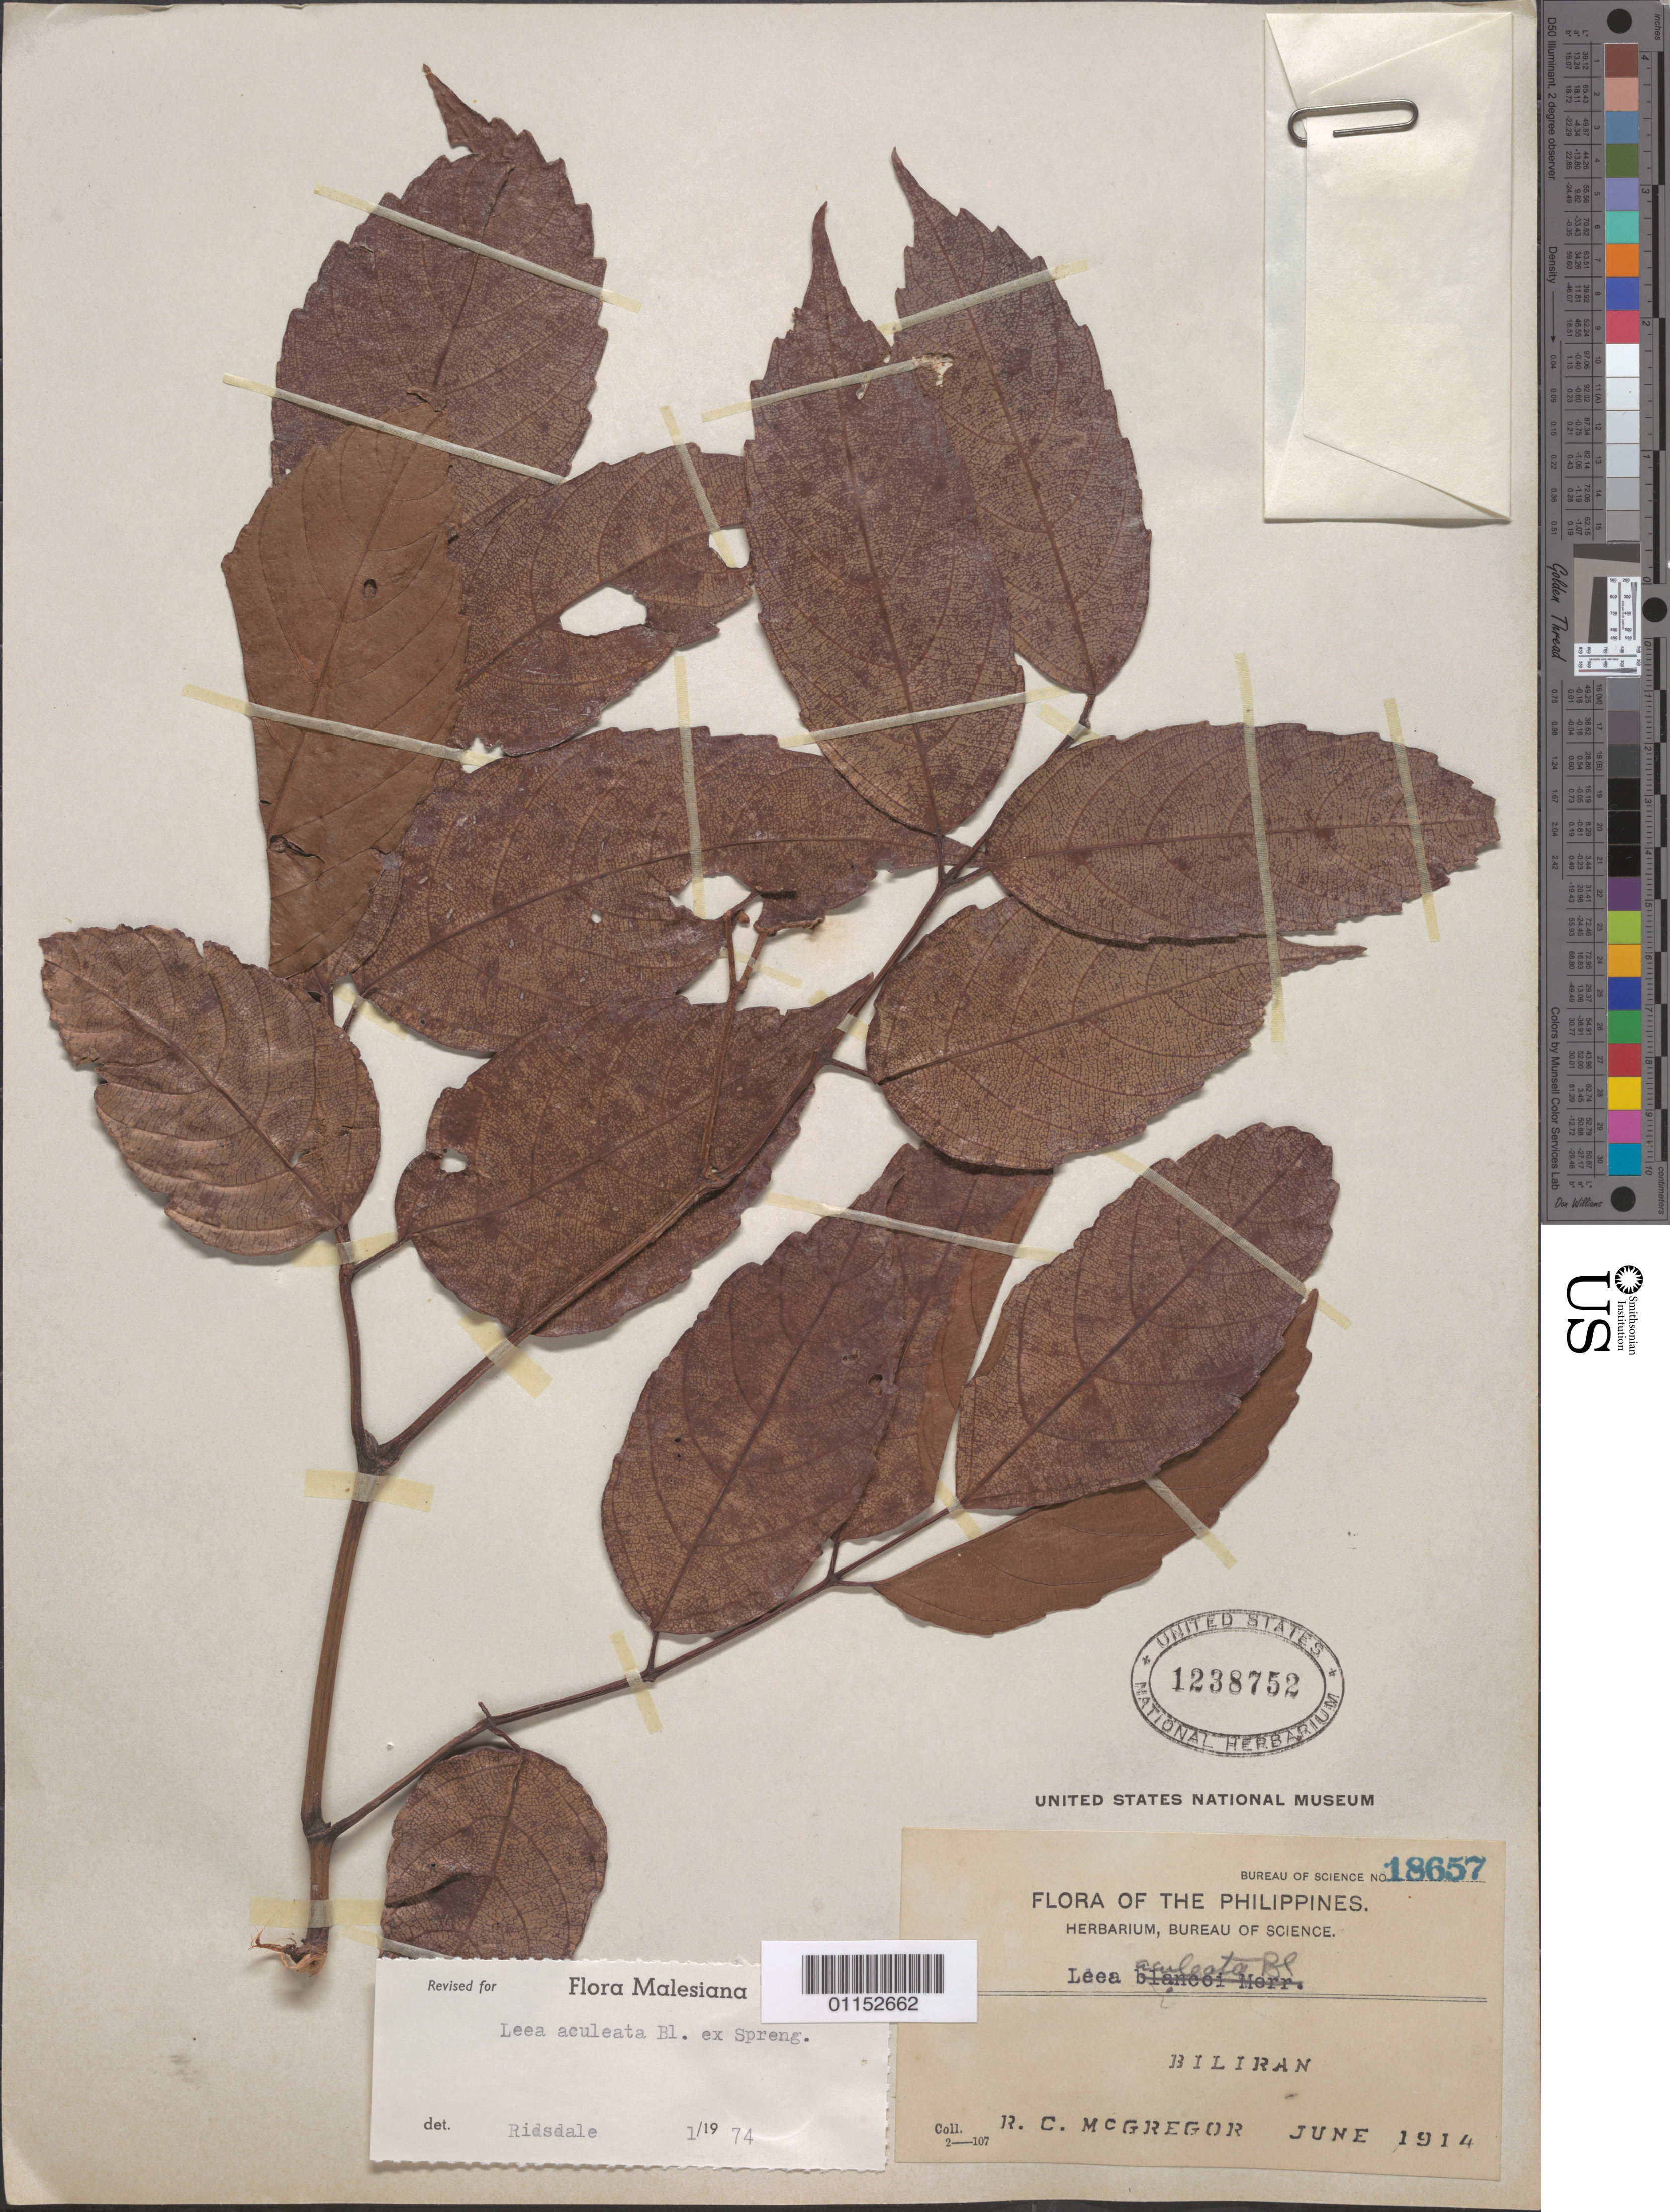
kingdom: Plantae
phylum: Tracheophyta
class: Magnoliopsida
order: Vitales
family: Vitaceae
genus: Leea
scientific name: Leea aculeata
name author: Blume ex Spreng.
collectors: R. C. McGregor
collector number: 18657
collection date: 1914-06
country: Philippines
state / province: Eastern Visayas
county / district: Leyte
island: Biliran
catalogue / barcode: US 1238752